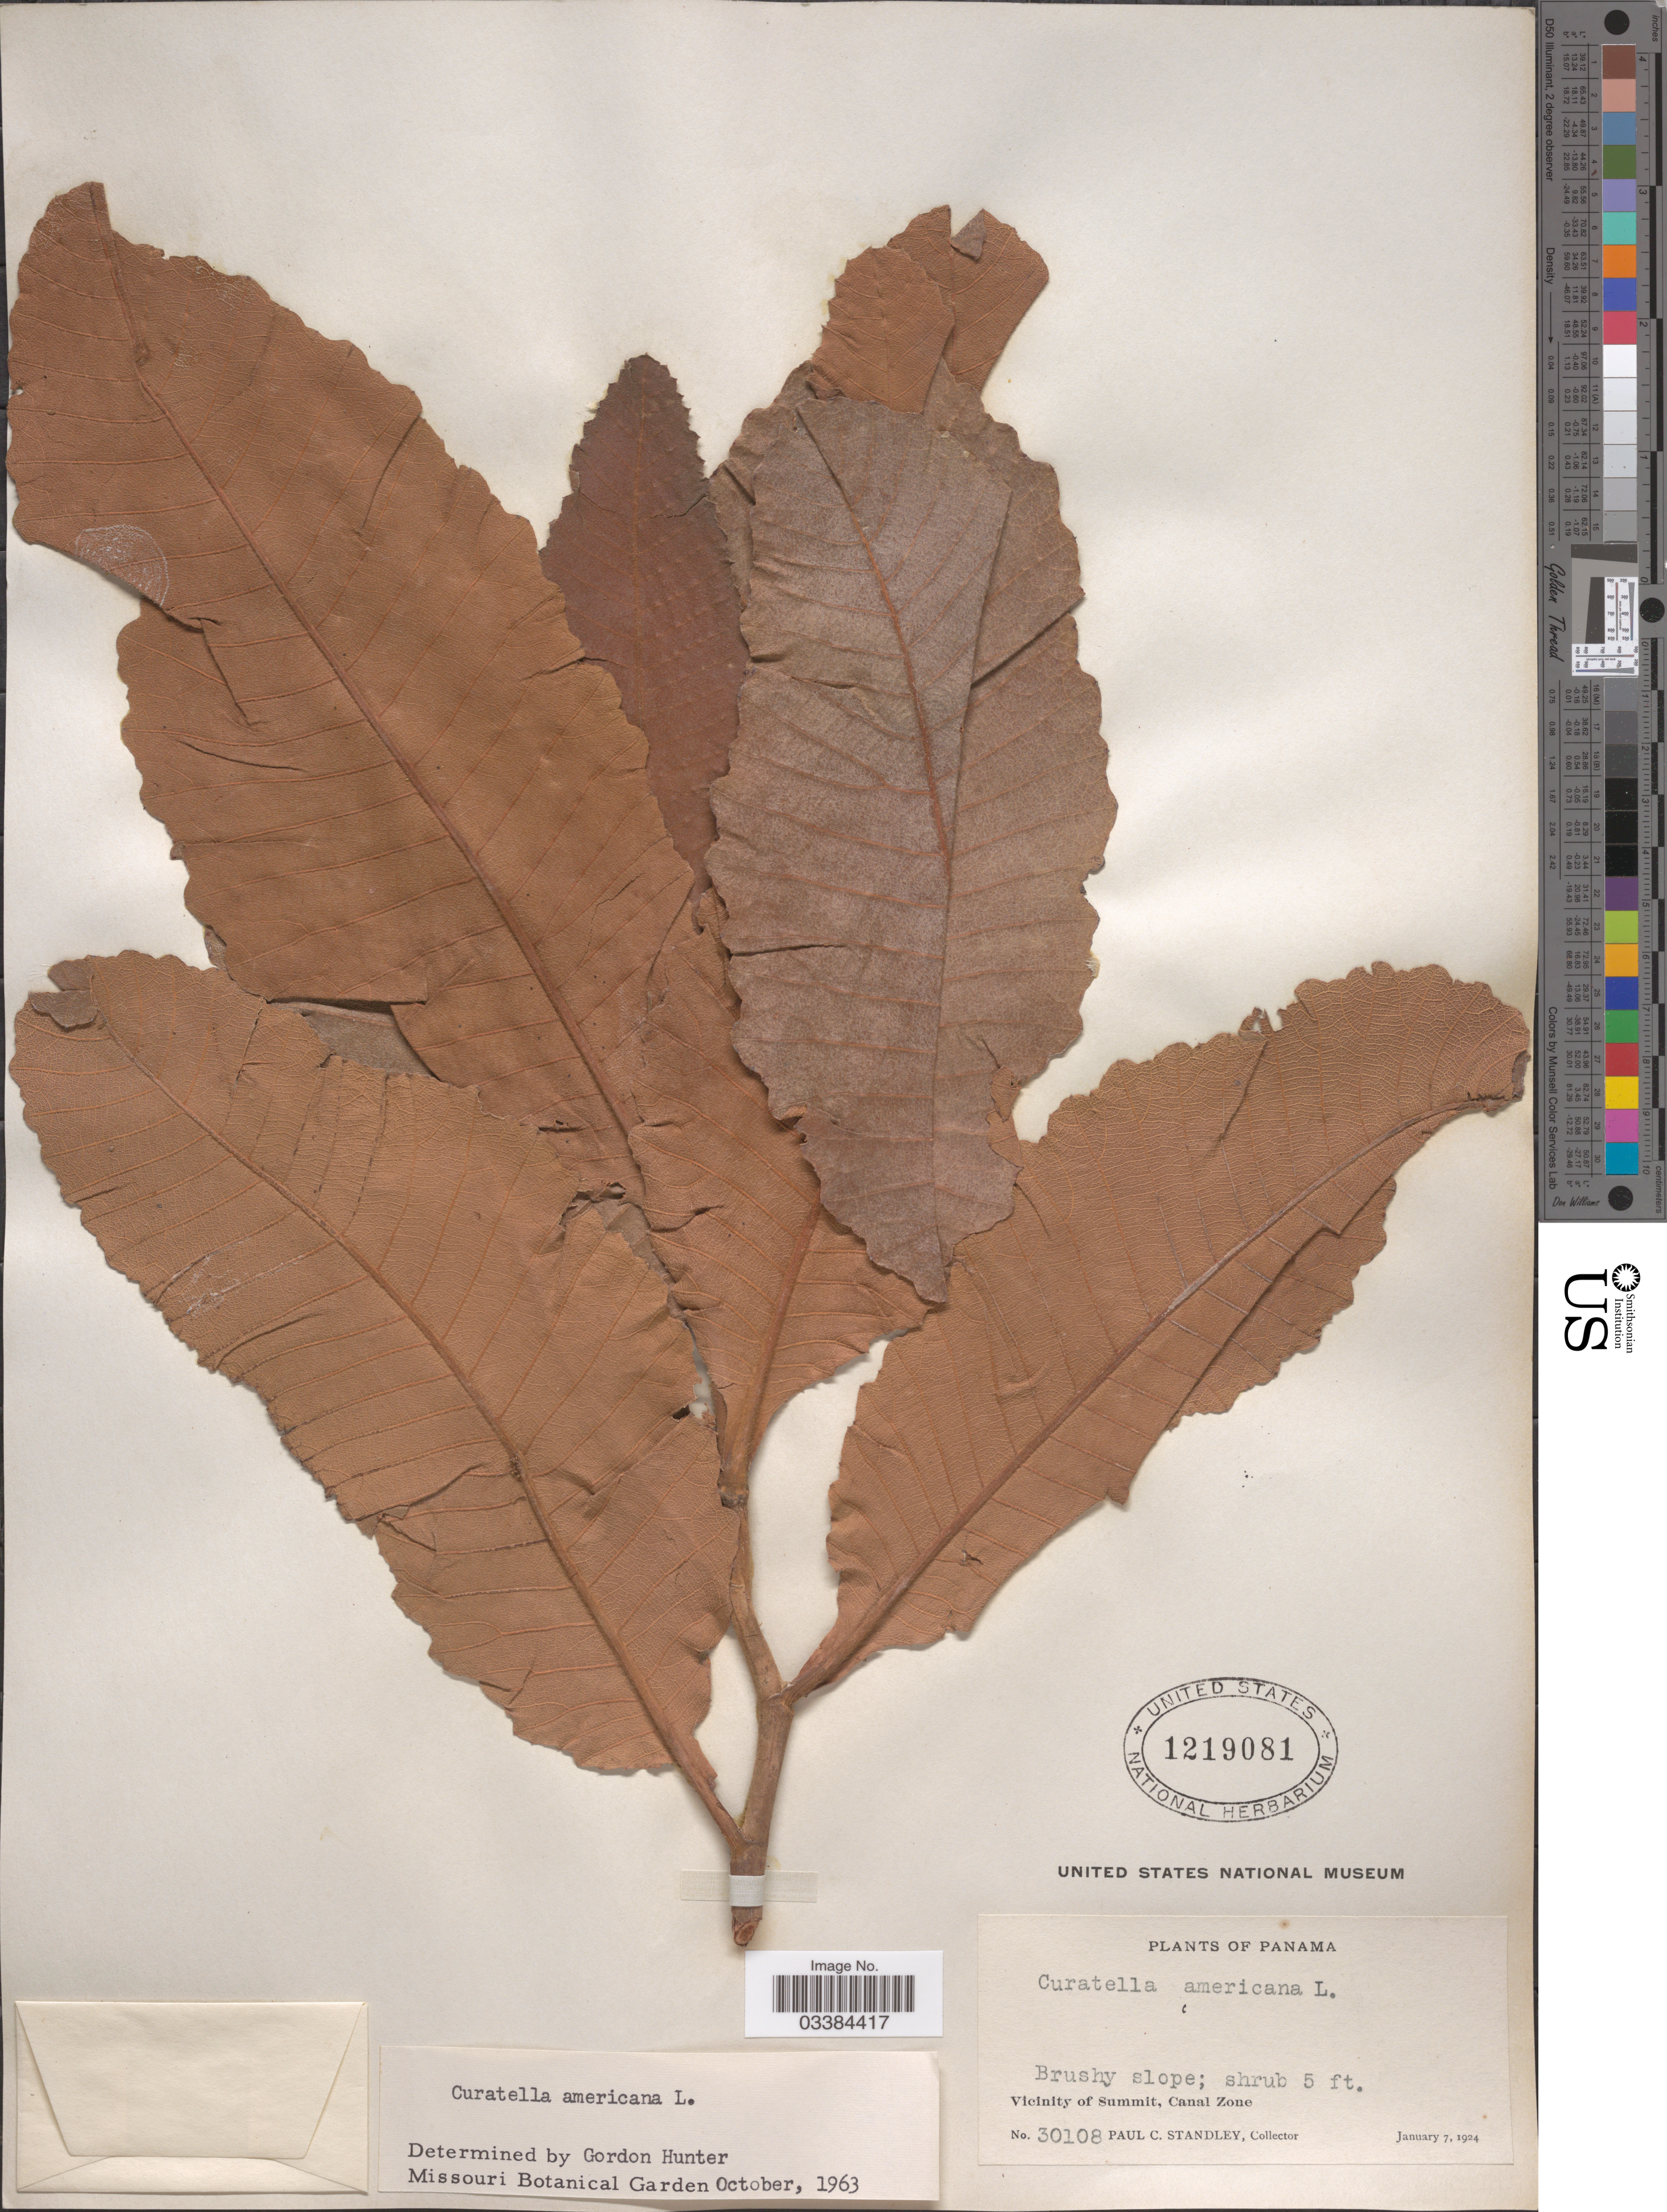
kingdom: Plantae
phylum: Tracheophyta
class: Magnoliopsida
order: Dilleniales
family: Dilleniaceae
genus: Curatella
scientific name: Curatella americana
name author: L.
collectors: P. C. Standley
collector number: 30108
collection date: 1924-01-07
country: Panama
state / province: Colón / Panamá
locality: Vicinity of Summit, Canal Zone.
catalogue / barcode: US 1219081